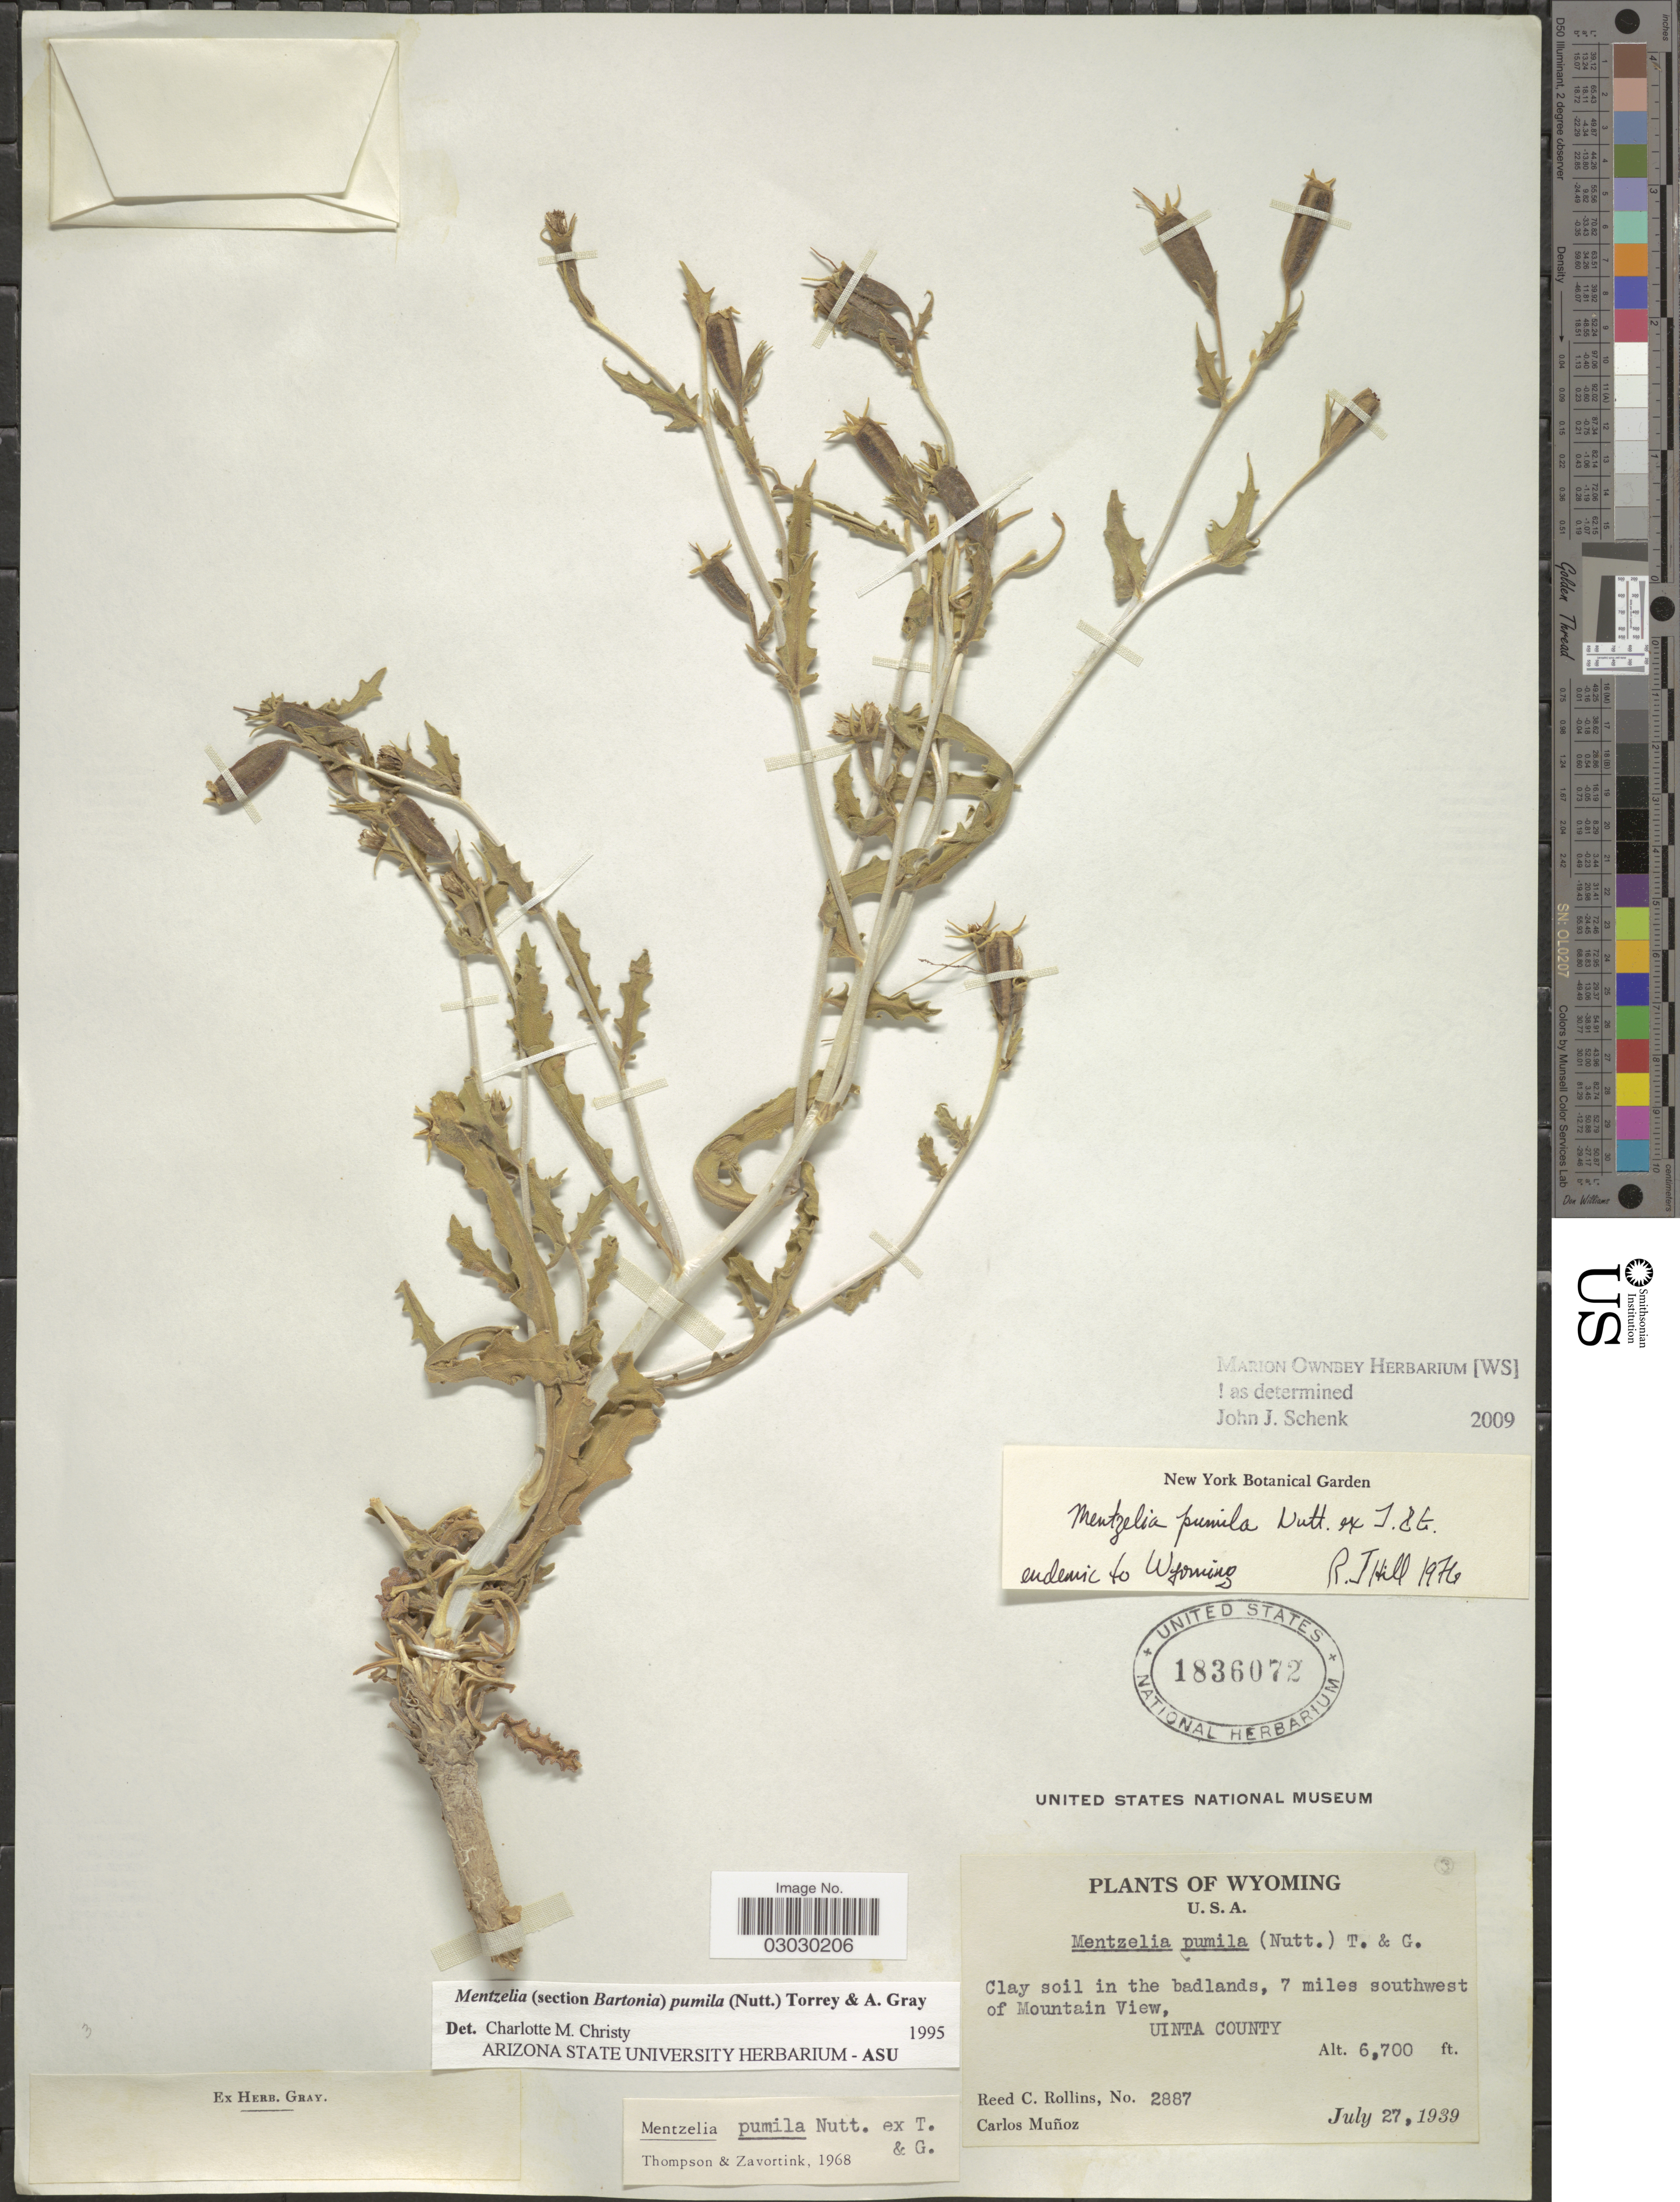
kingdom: Plantae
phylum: Tracheophyta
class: Magnoliopsida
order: Cornales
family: Loasaceae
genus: Mentzelia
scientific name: Mentzelia pumila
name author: Torr. & A. Gray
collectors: R. C. Rollins & C. Muñoz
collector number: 2887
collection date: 1939-07-27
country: United States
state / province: Wyoming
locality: Clay soil in the badlands, 7 miles southwest of Mountain View, Uinta County.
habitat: clay soil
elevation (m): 2042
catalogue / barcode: US 1836072